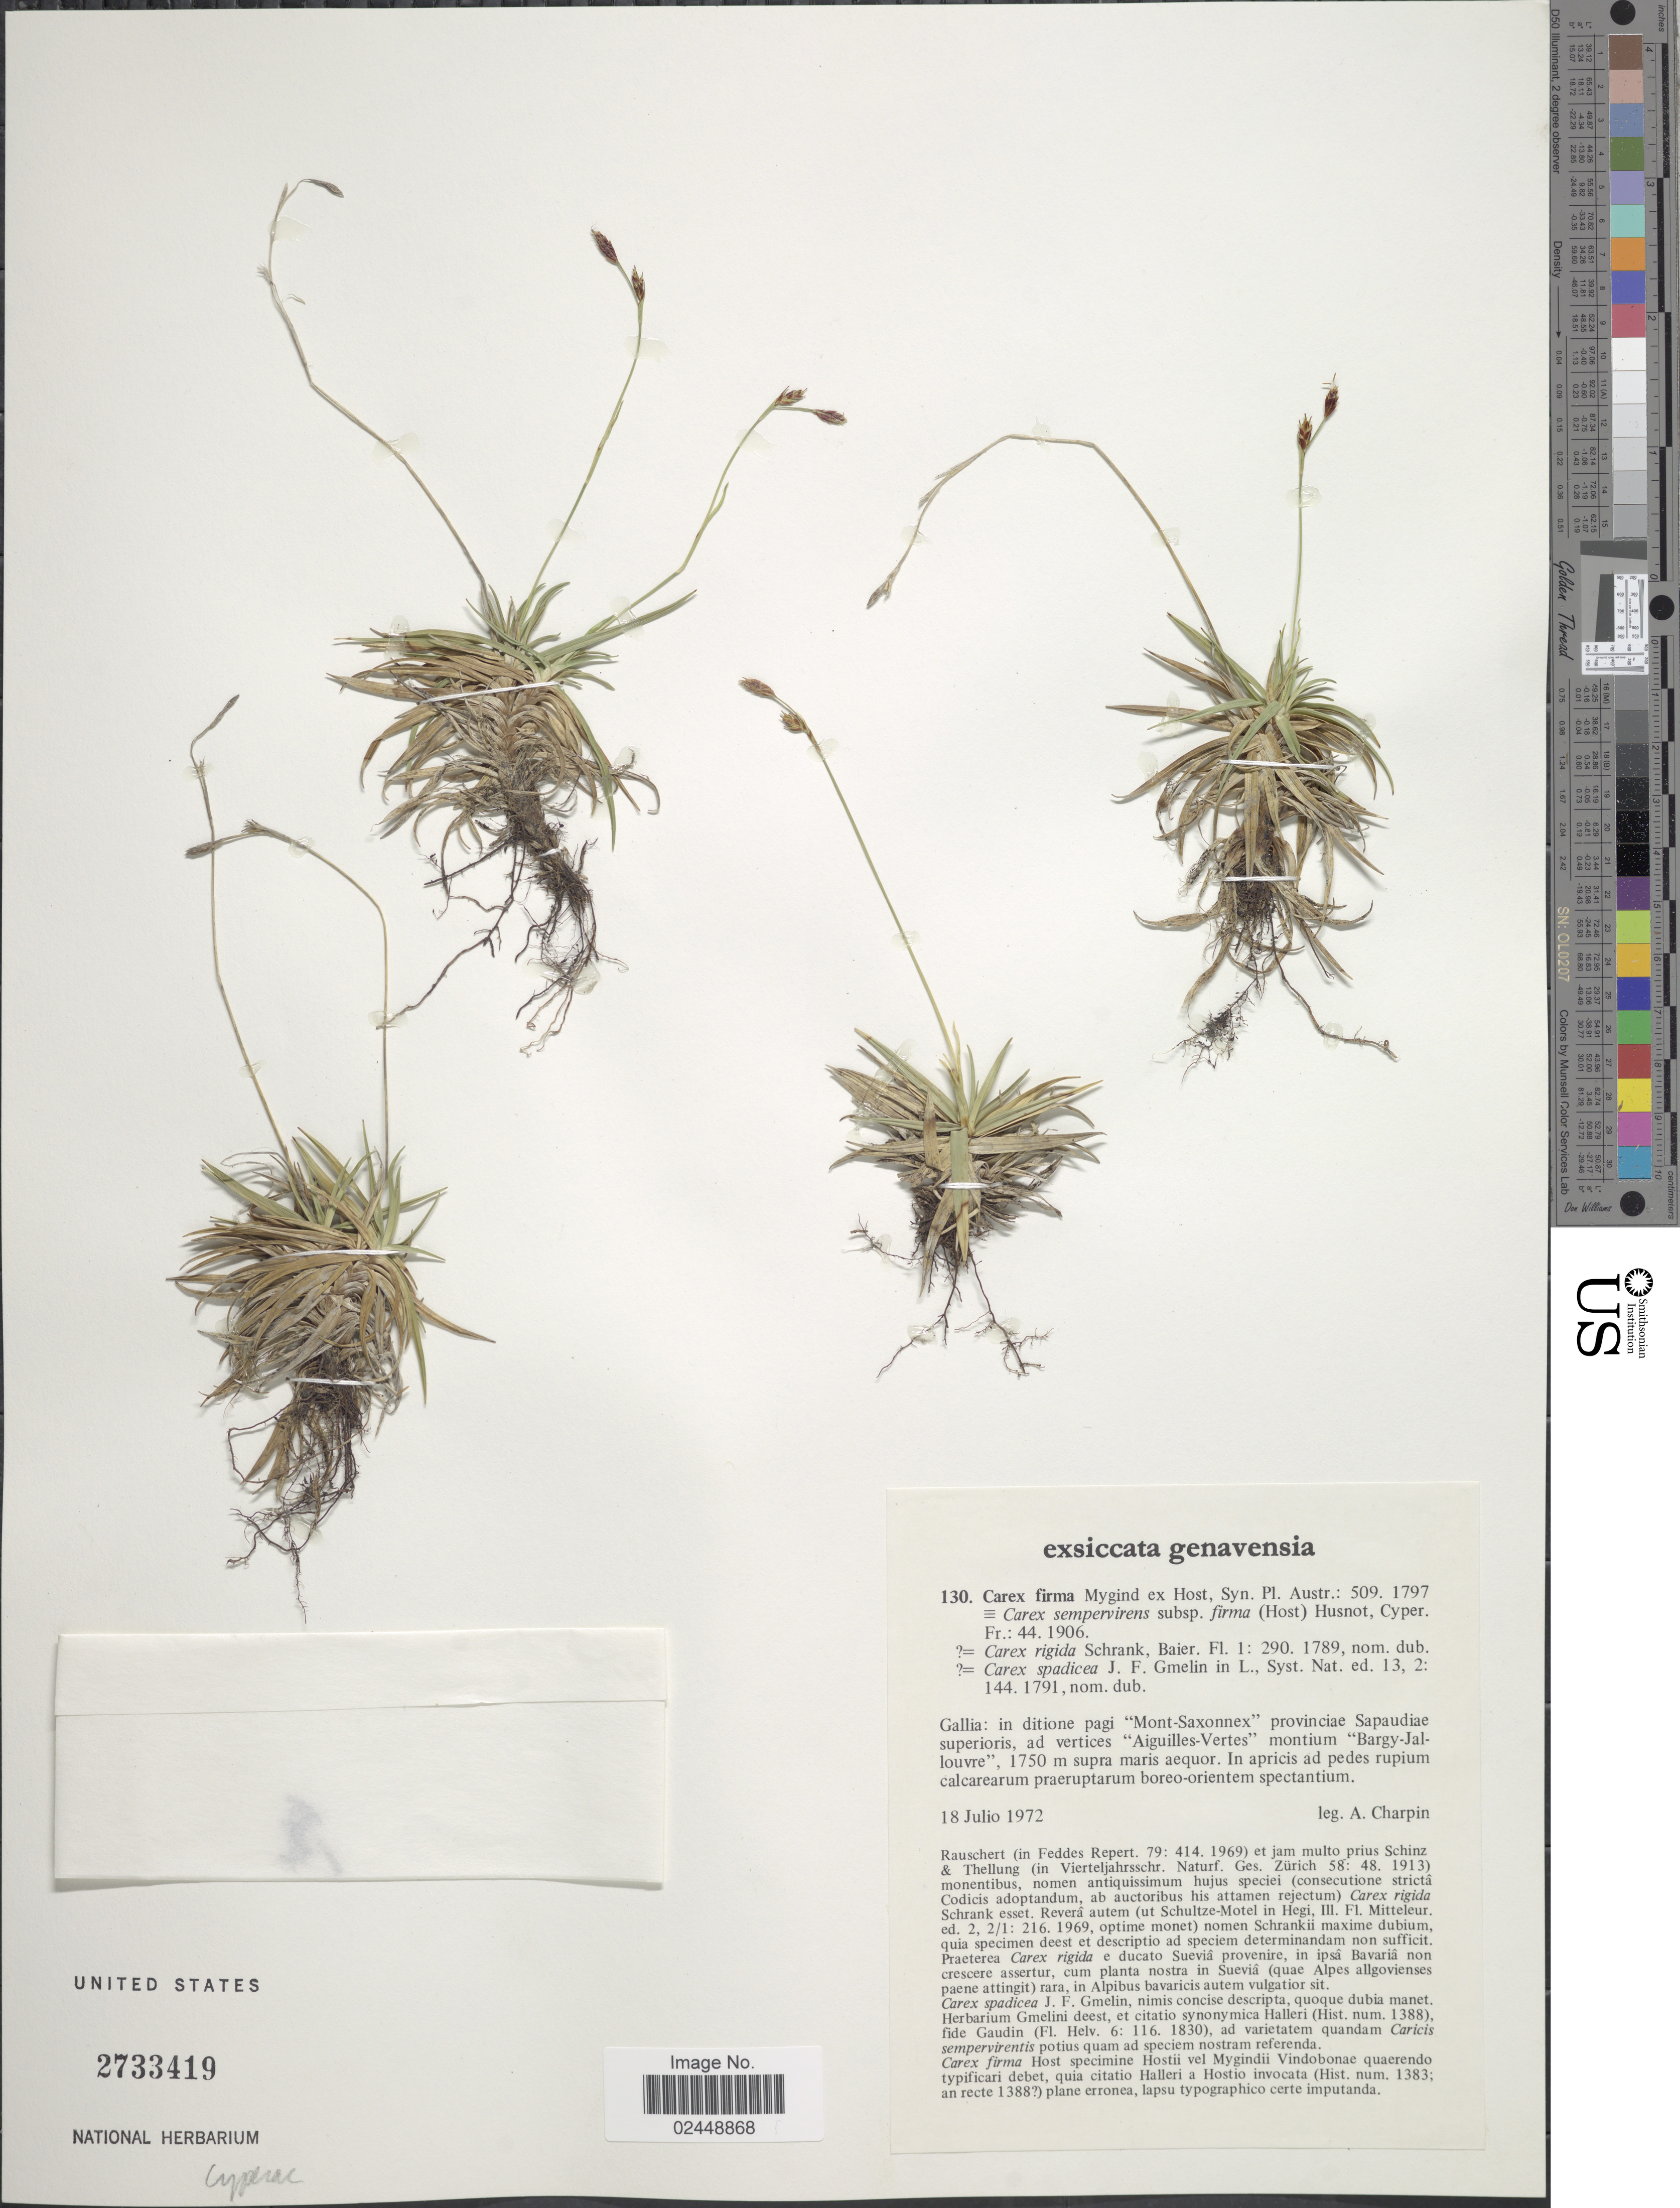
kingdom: Plantae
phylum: Tracheophyta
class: Liliopsida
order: Poales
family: Cyperaceae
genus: Carex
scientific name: Carex firma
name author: Host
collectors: A. Charpin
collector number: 130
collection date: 1972-07-18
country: France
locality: Genvensia, Gallisa: in ditione pagi "Mont-Saxonnex"provincia Sapaudiae superioris, ad vertices "Aiguilles-Vertes", montirum "Bargy-Jal-louvre"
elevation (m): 1750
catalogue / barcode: US 2733419